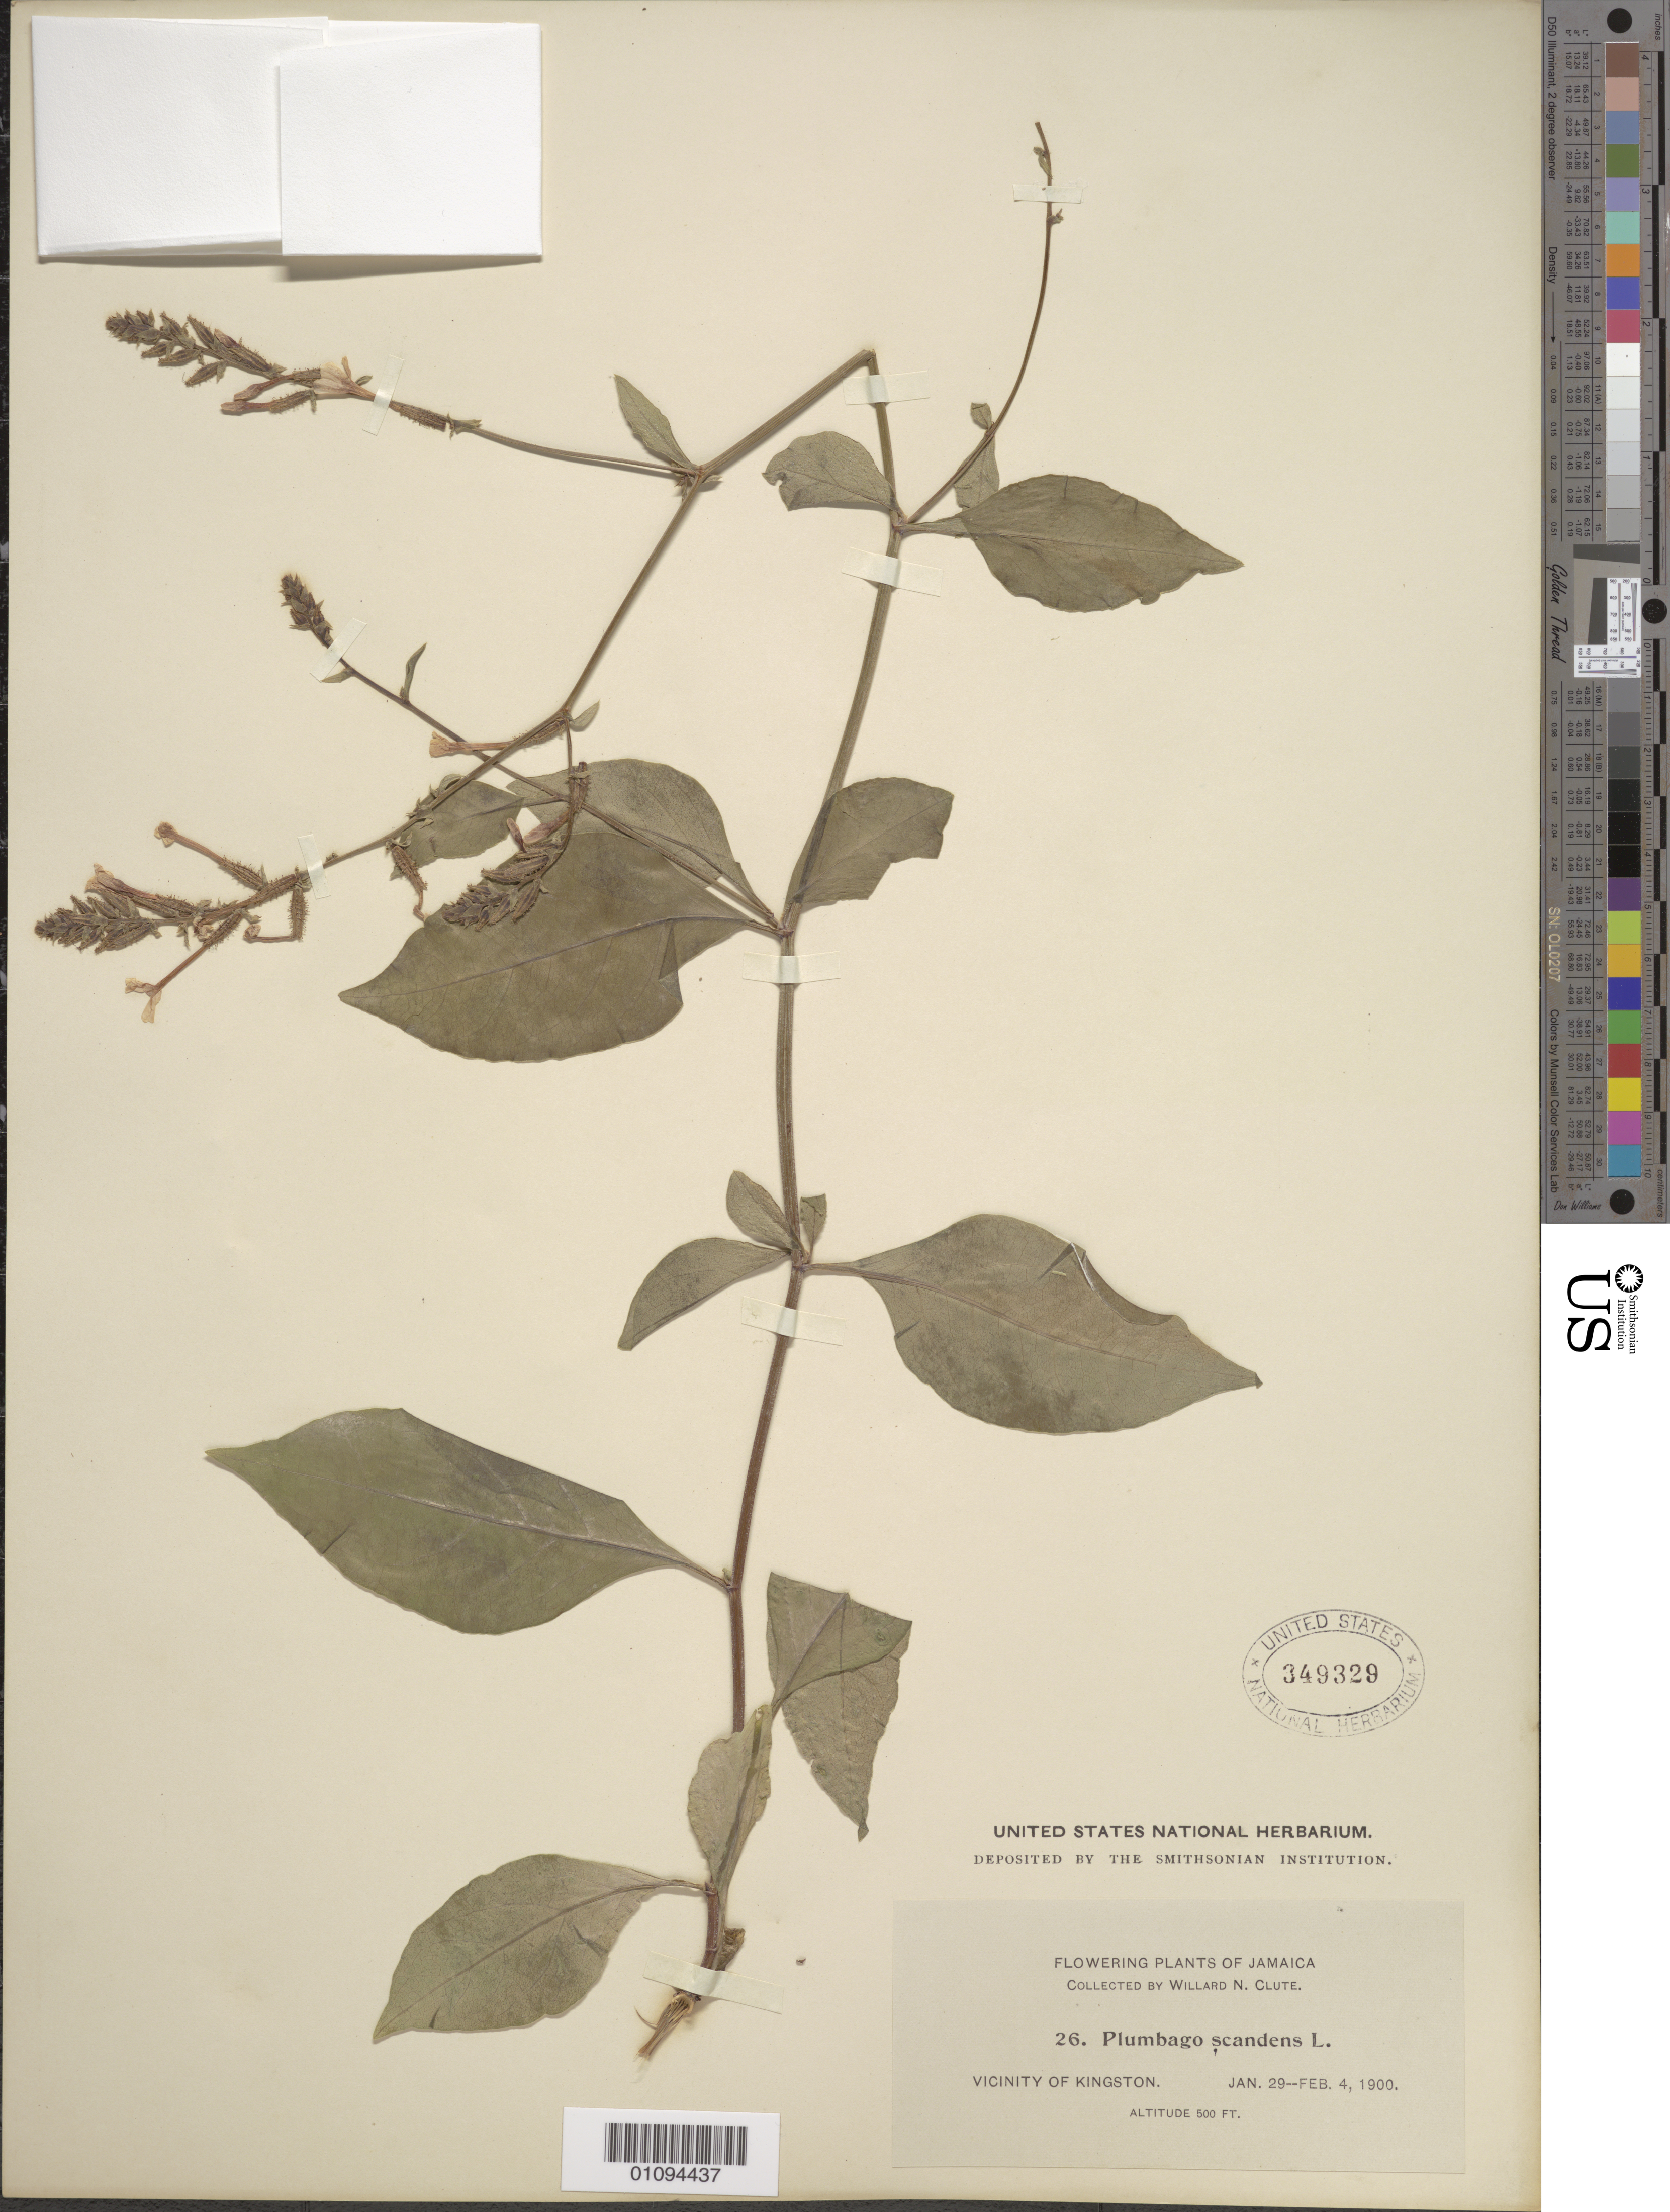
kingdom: Plantae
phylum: Tracheophyta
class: Magnoliopsida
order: Caryophyllales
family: Plumbaginaceae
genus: Plumbago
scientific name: Plumbago scandens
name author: L.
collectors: W. N. Clute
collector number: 26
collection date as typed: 29 Jan 1900 to 04 Feb 1900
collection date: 1900-01-29/1900-02-04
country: Jamaica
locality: Vicinity of Kingston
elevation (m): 152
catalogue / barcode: US 349329